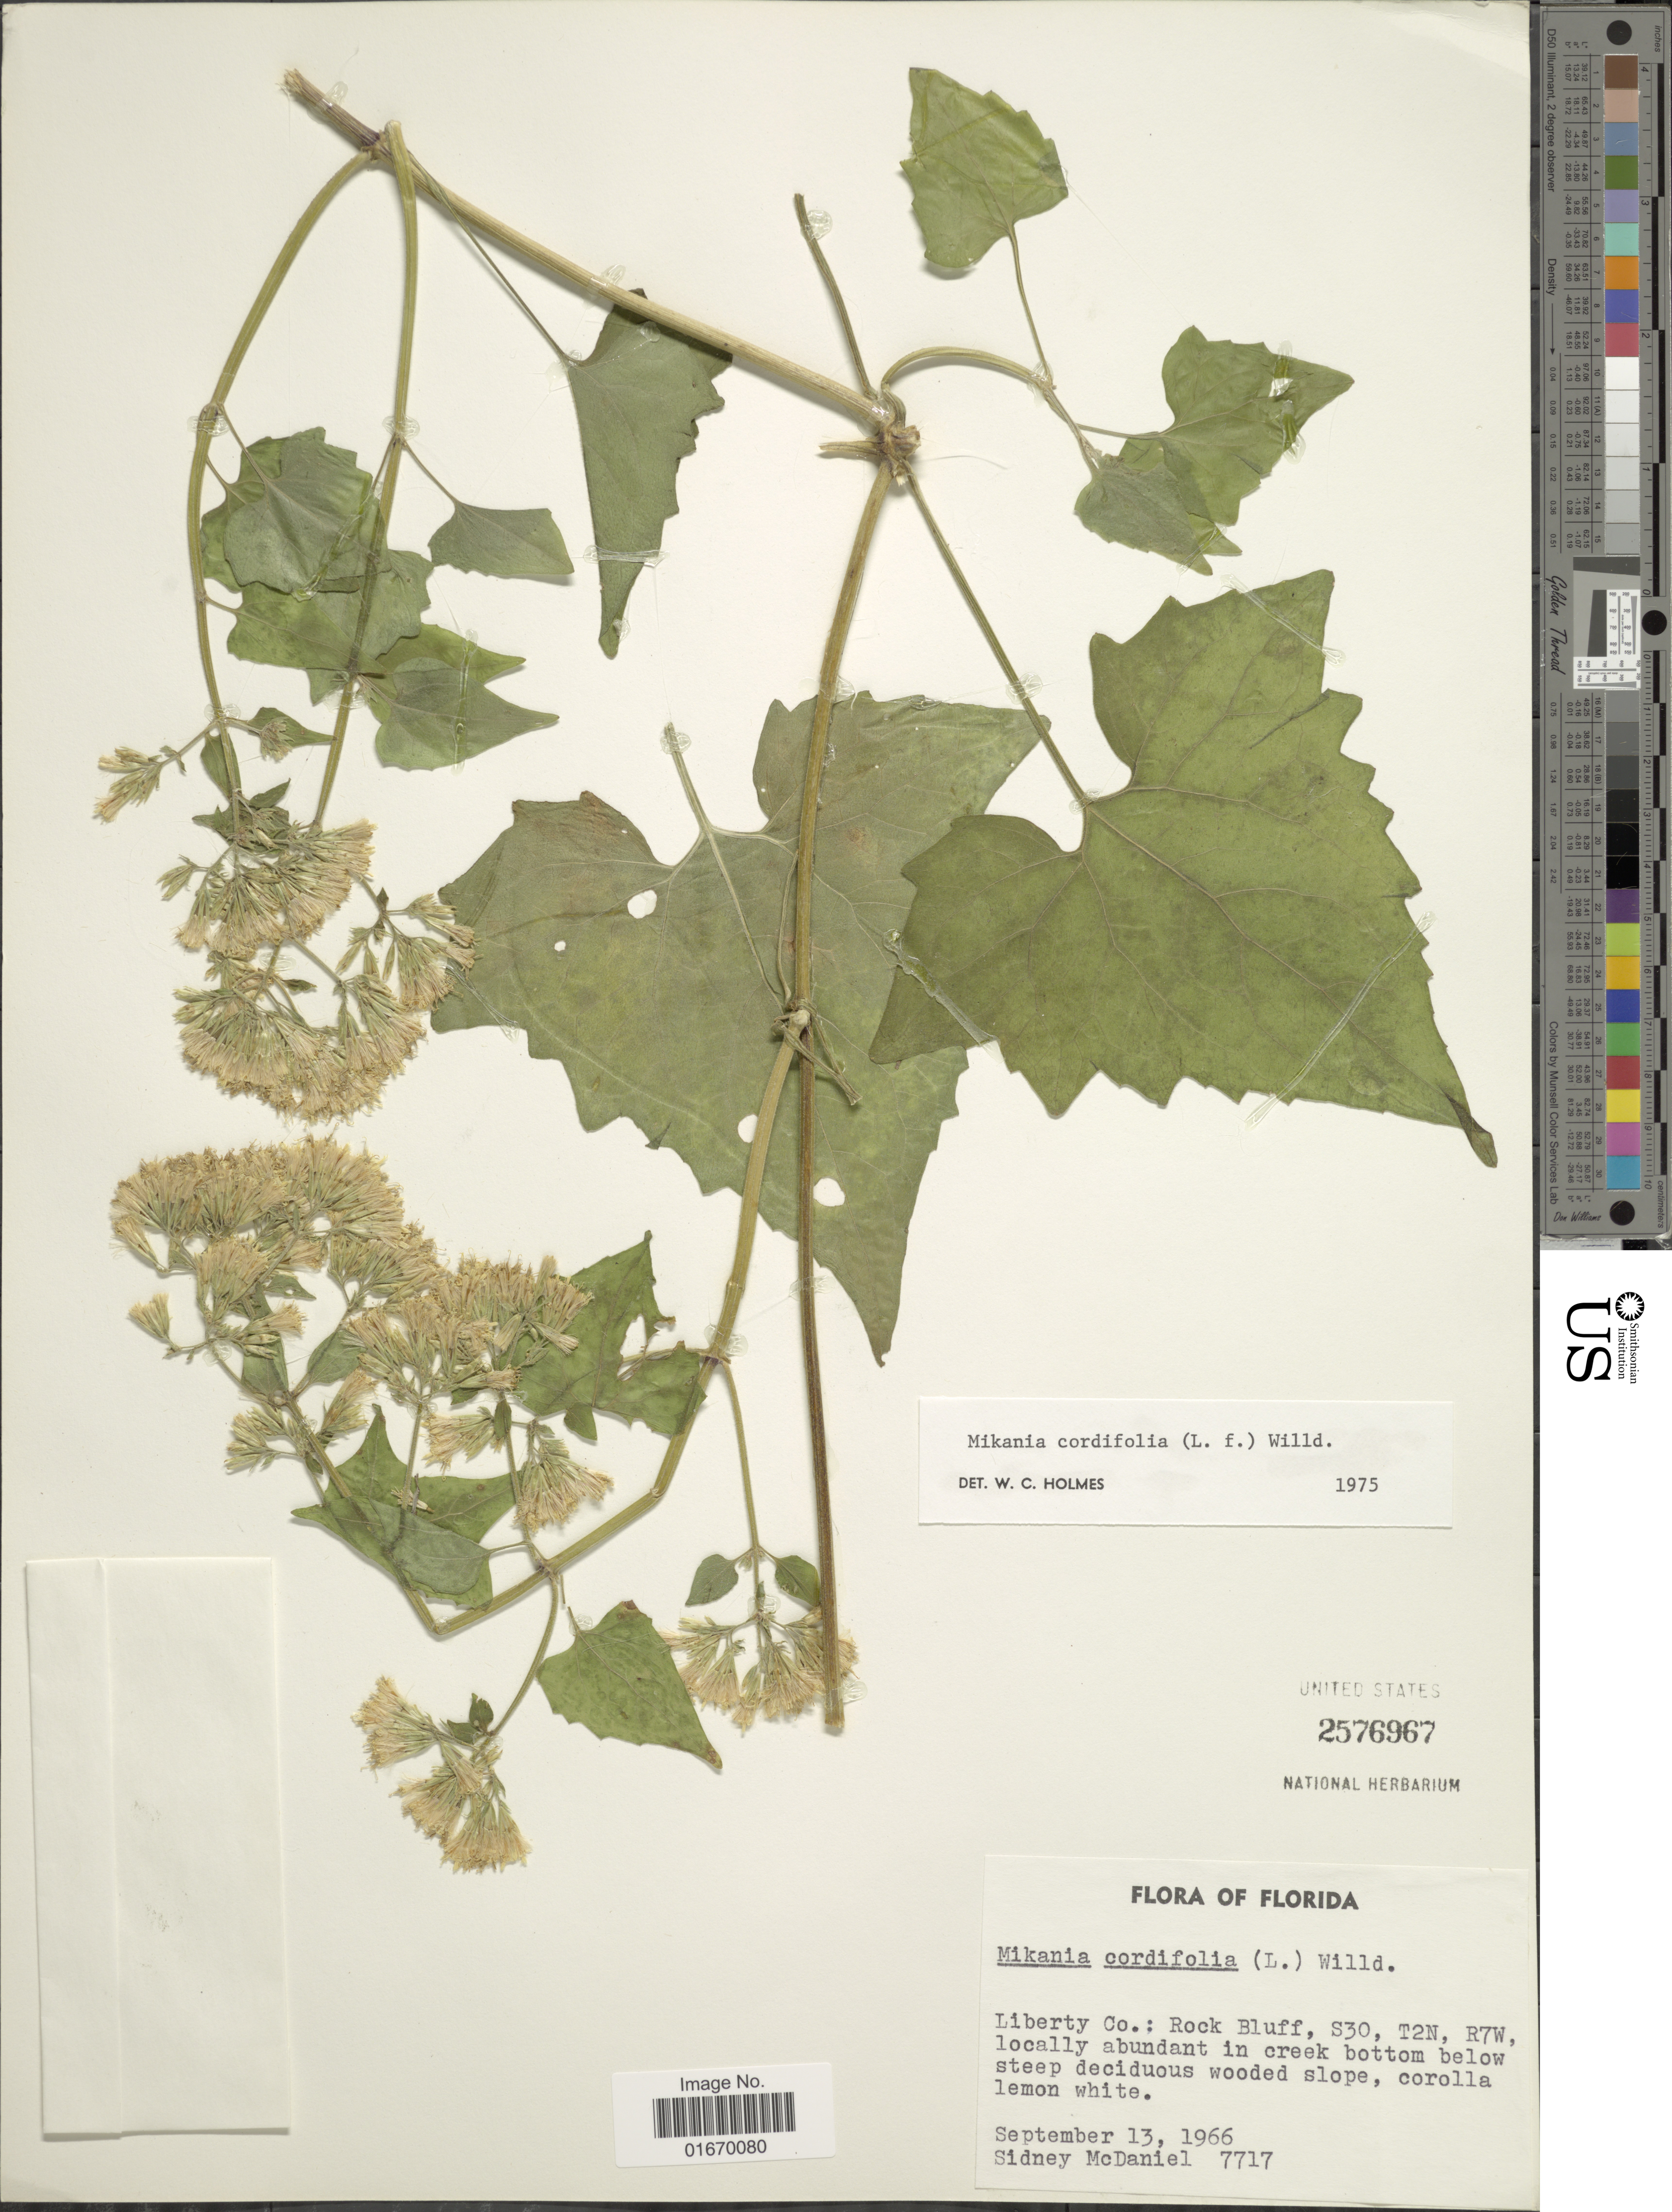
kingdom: Plantae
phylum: Tracheophyta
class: Magnoliopsida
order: Asterales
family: Asteraceae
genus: Mikania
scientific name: Mikania cordifolia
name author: Kunth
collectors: S. McDaniel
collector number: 7717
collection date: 1966-09-13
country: United States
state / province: Florida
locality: Liberty Co., Rock Bluff, S30, T2N, R7W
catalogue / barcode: US 2576967